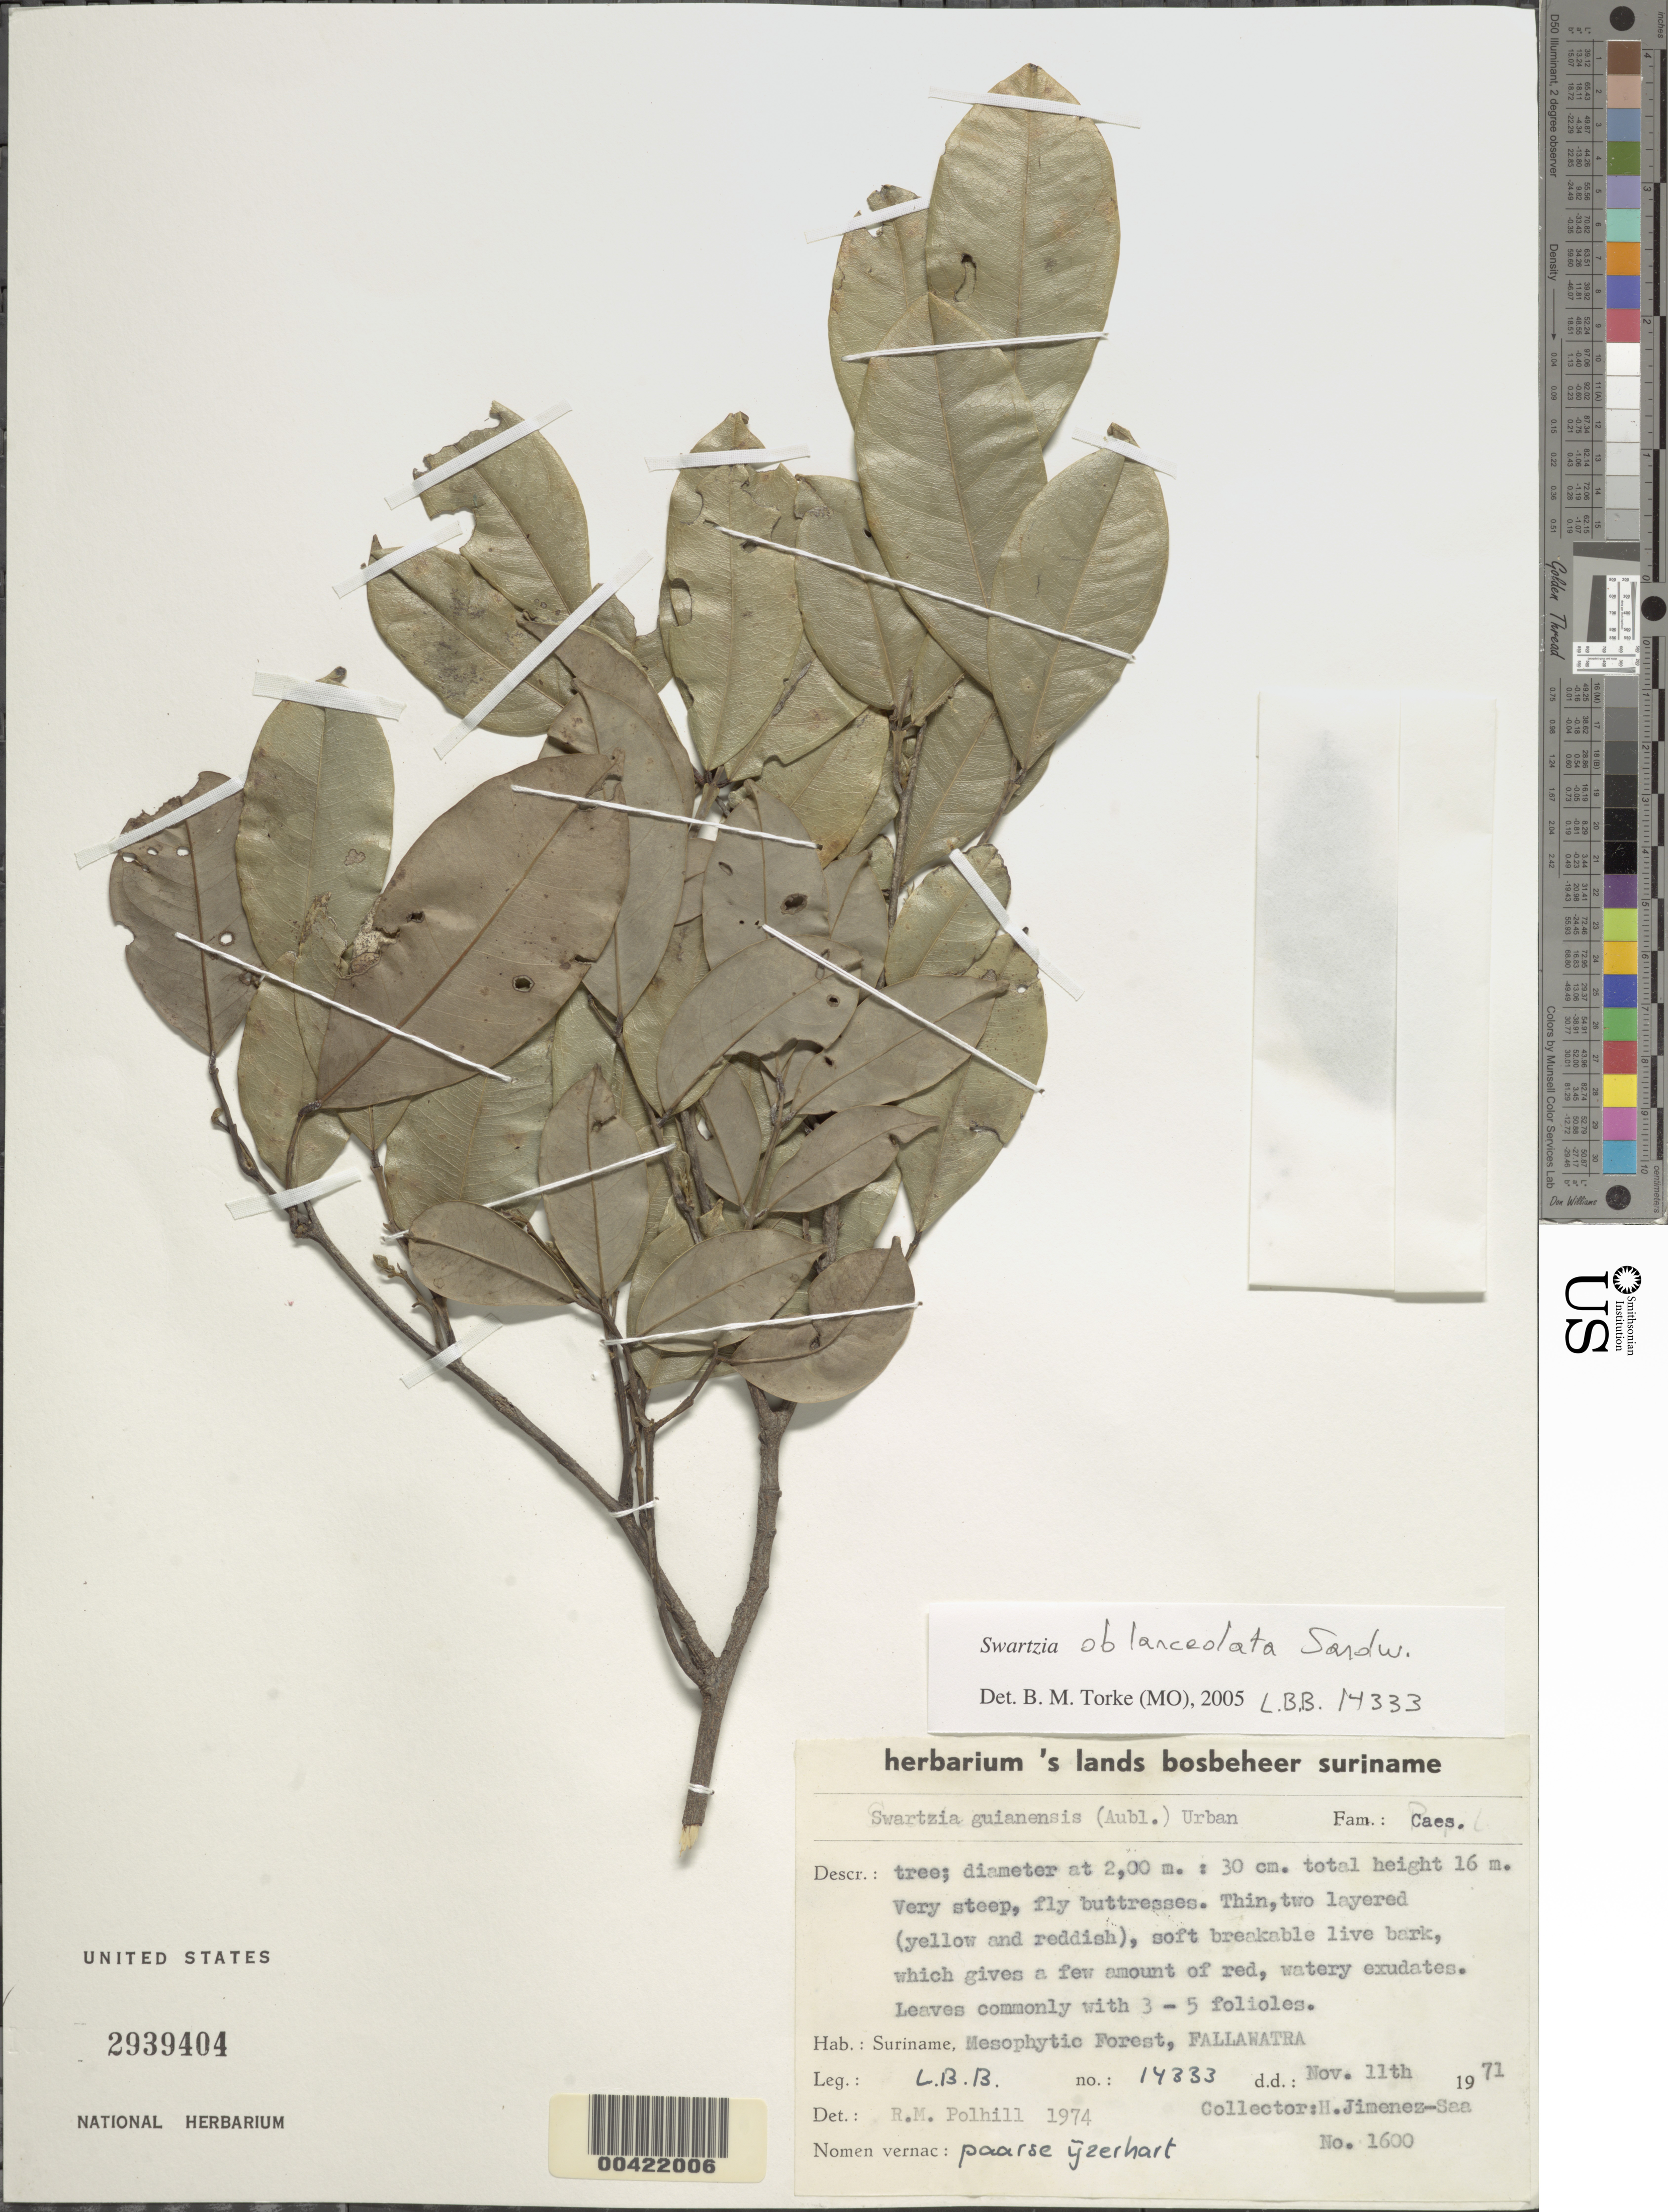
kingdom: Plantae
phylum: Tracheophyta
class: Magnoliopsida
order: Fabales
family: Fabaceae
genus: Swartzia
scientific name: Swartzia oblanceolata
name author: Sandwith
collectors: H. Jiménez-Saa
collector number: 1600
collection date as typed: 11 Nov 1971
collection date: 1971-11-11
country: Suriname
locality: Fallawatra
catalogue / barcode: US 2939404